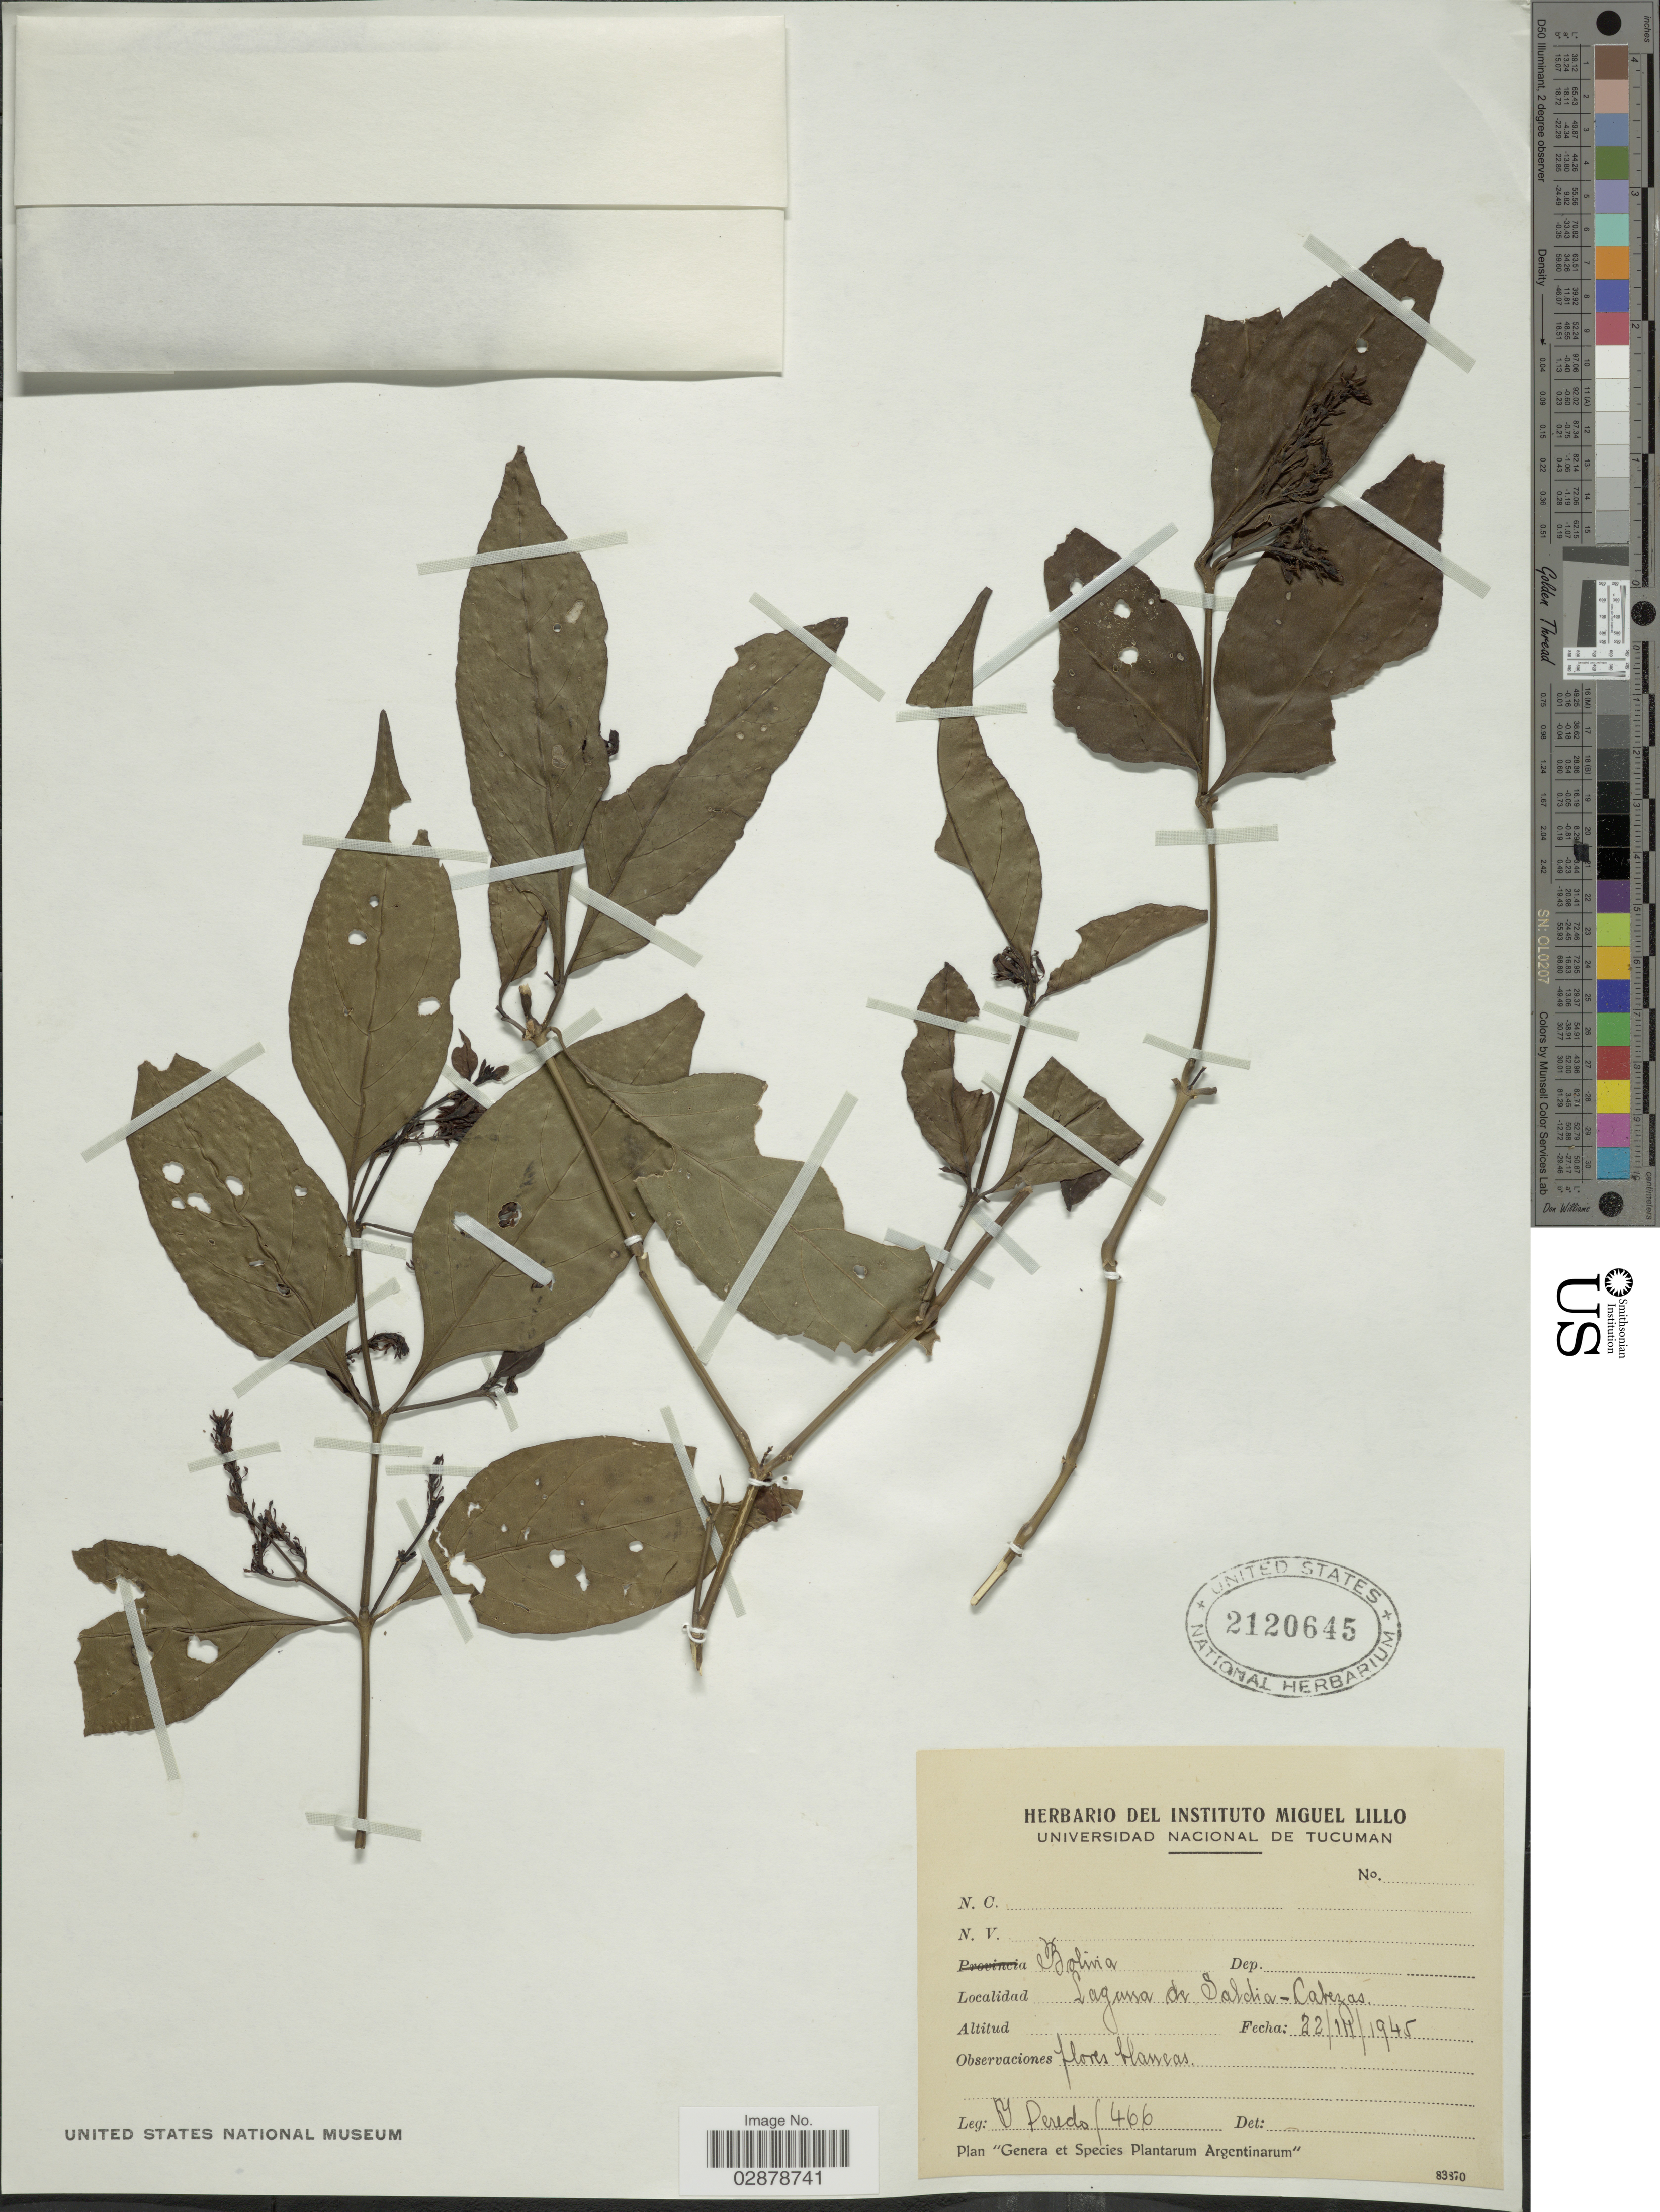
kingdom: Plantae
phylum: Tracheophyta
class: Magnoliopsida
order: Lamiales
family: Acanthaceae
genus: Justicia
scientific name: Justicia corumbensis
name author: (Lindau) Wassh. & C. Ezcurra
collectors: Y. Peredo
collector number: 1466*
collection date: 1945-03-22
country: Bolivia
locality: Laguna de Saldia-Cabezas.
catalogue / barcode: US 2120645